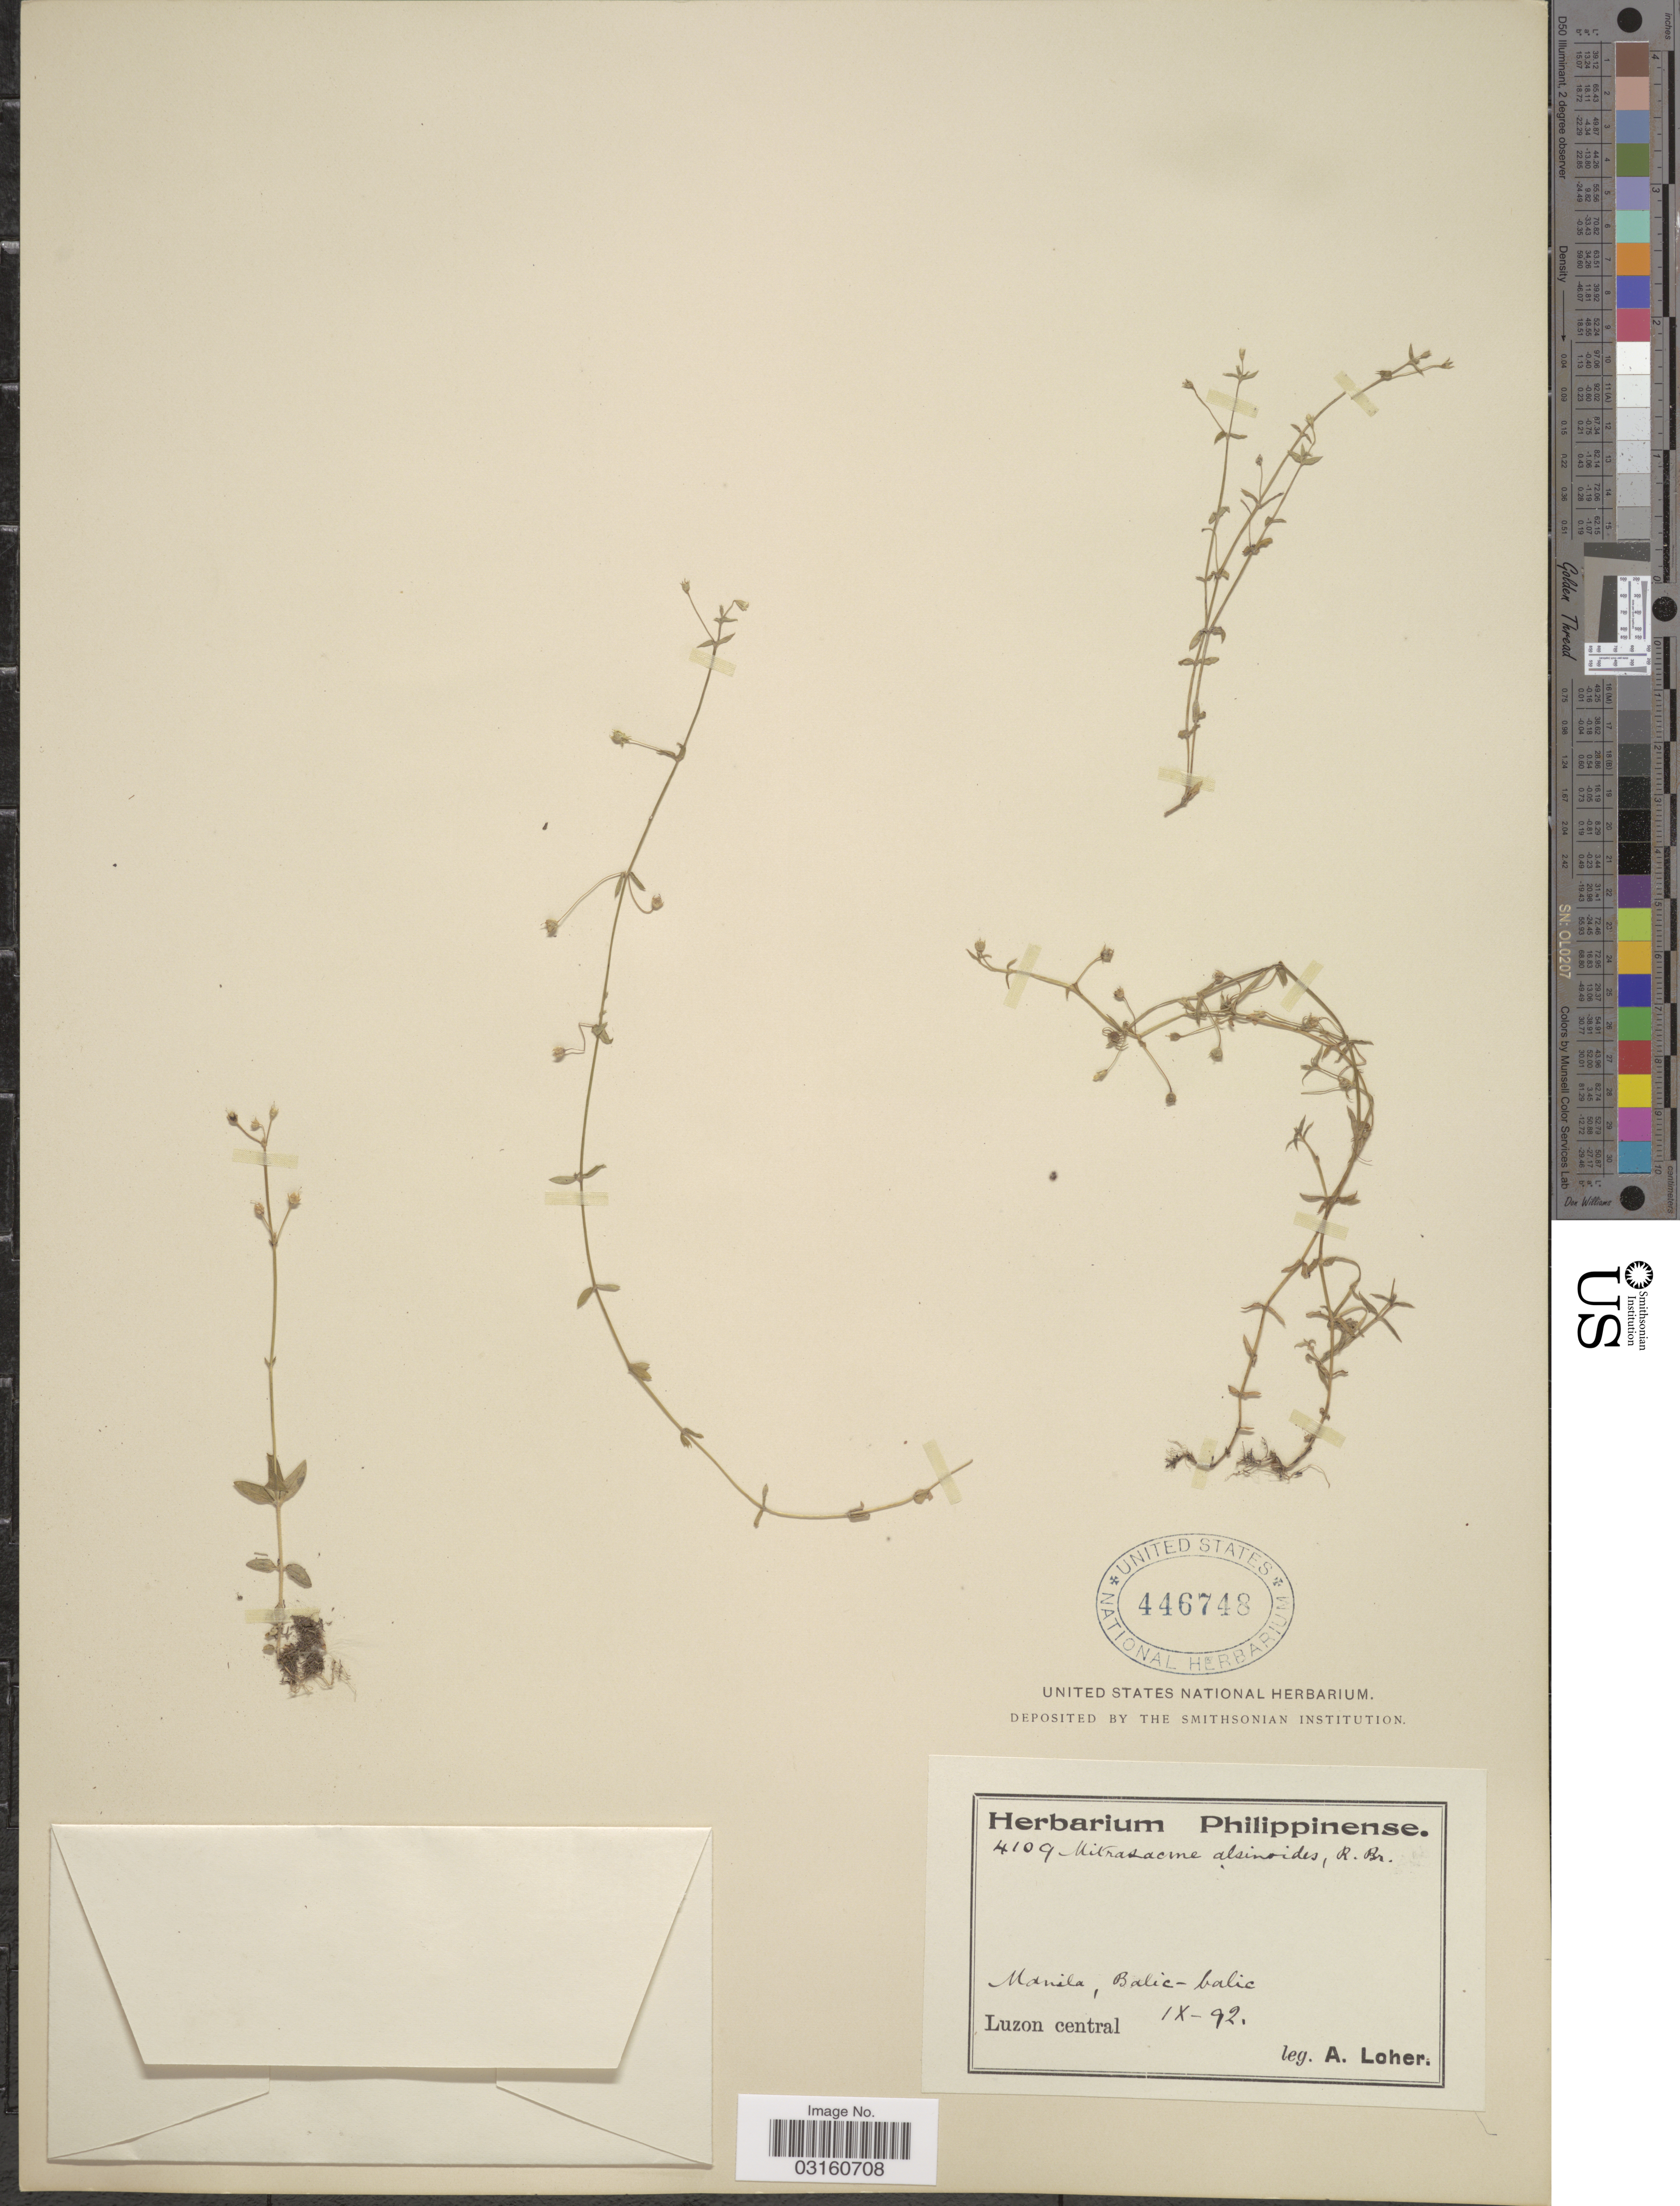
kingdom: Plantae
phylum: Tracheophyta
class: Magnoliopsida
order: Gentianales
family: Loganiaceae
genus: Mitrasacme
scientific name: Mitrasacme alsinoides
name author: R. Br.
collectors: A. Loher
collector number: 4109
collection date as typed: Transcribed d/m/y: /9/92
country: Philippines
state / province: Central Luzon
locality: Manila, Balic-balic. Luzon central.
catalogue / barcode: US 446748